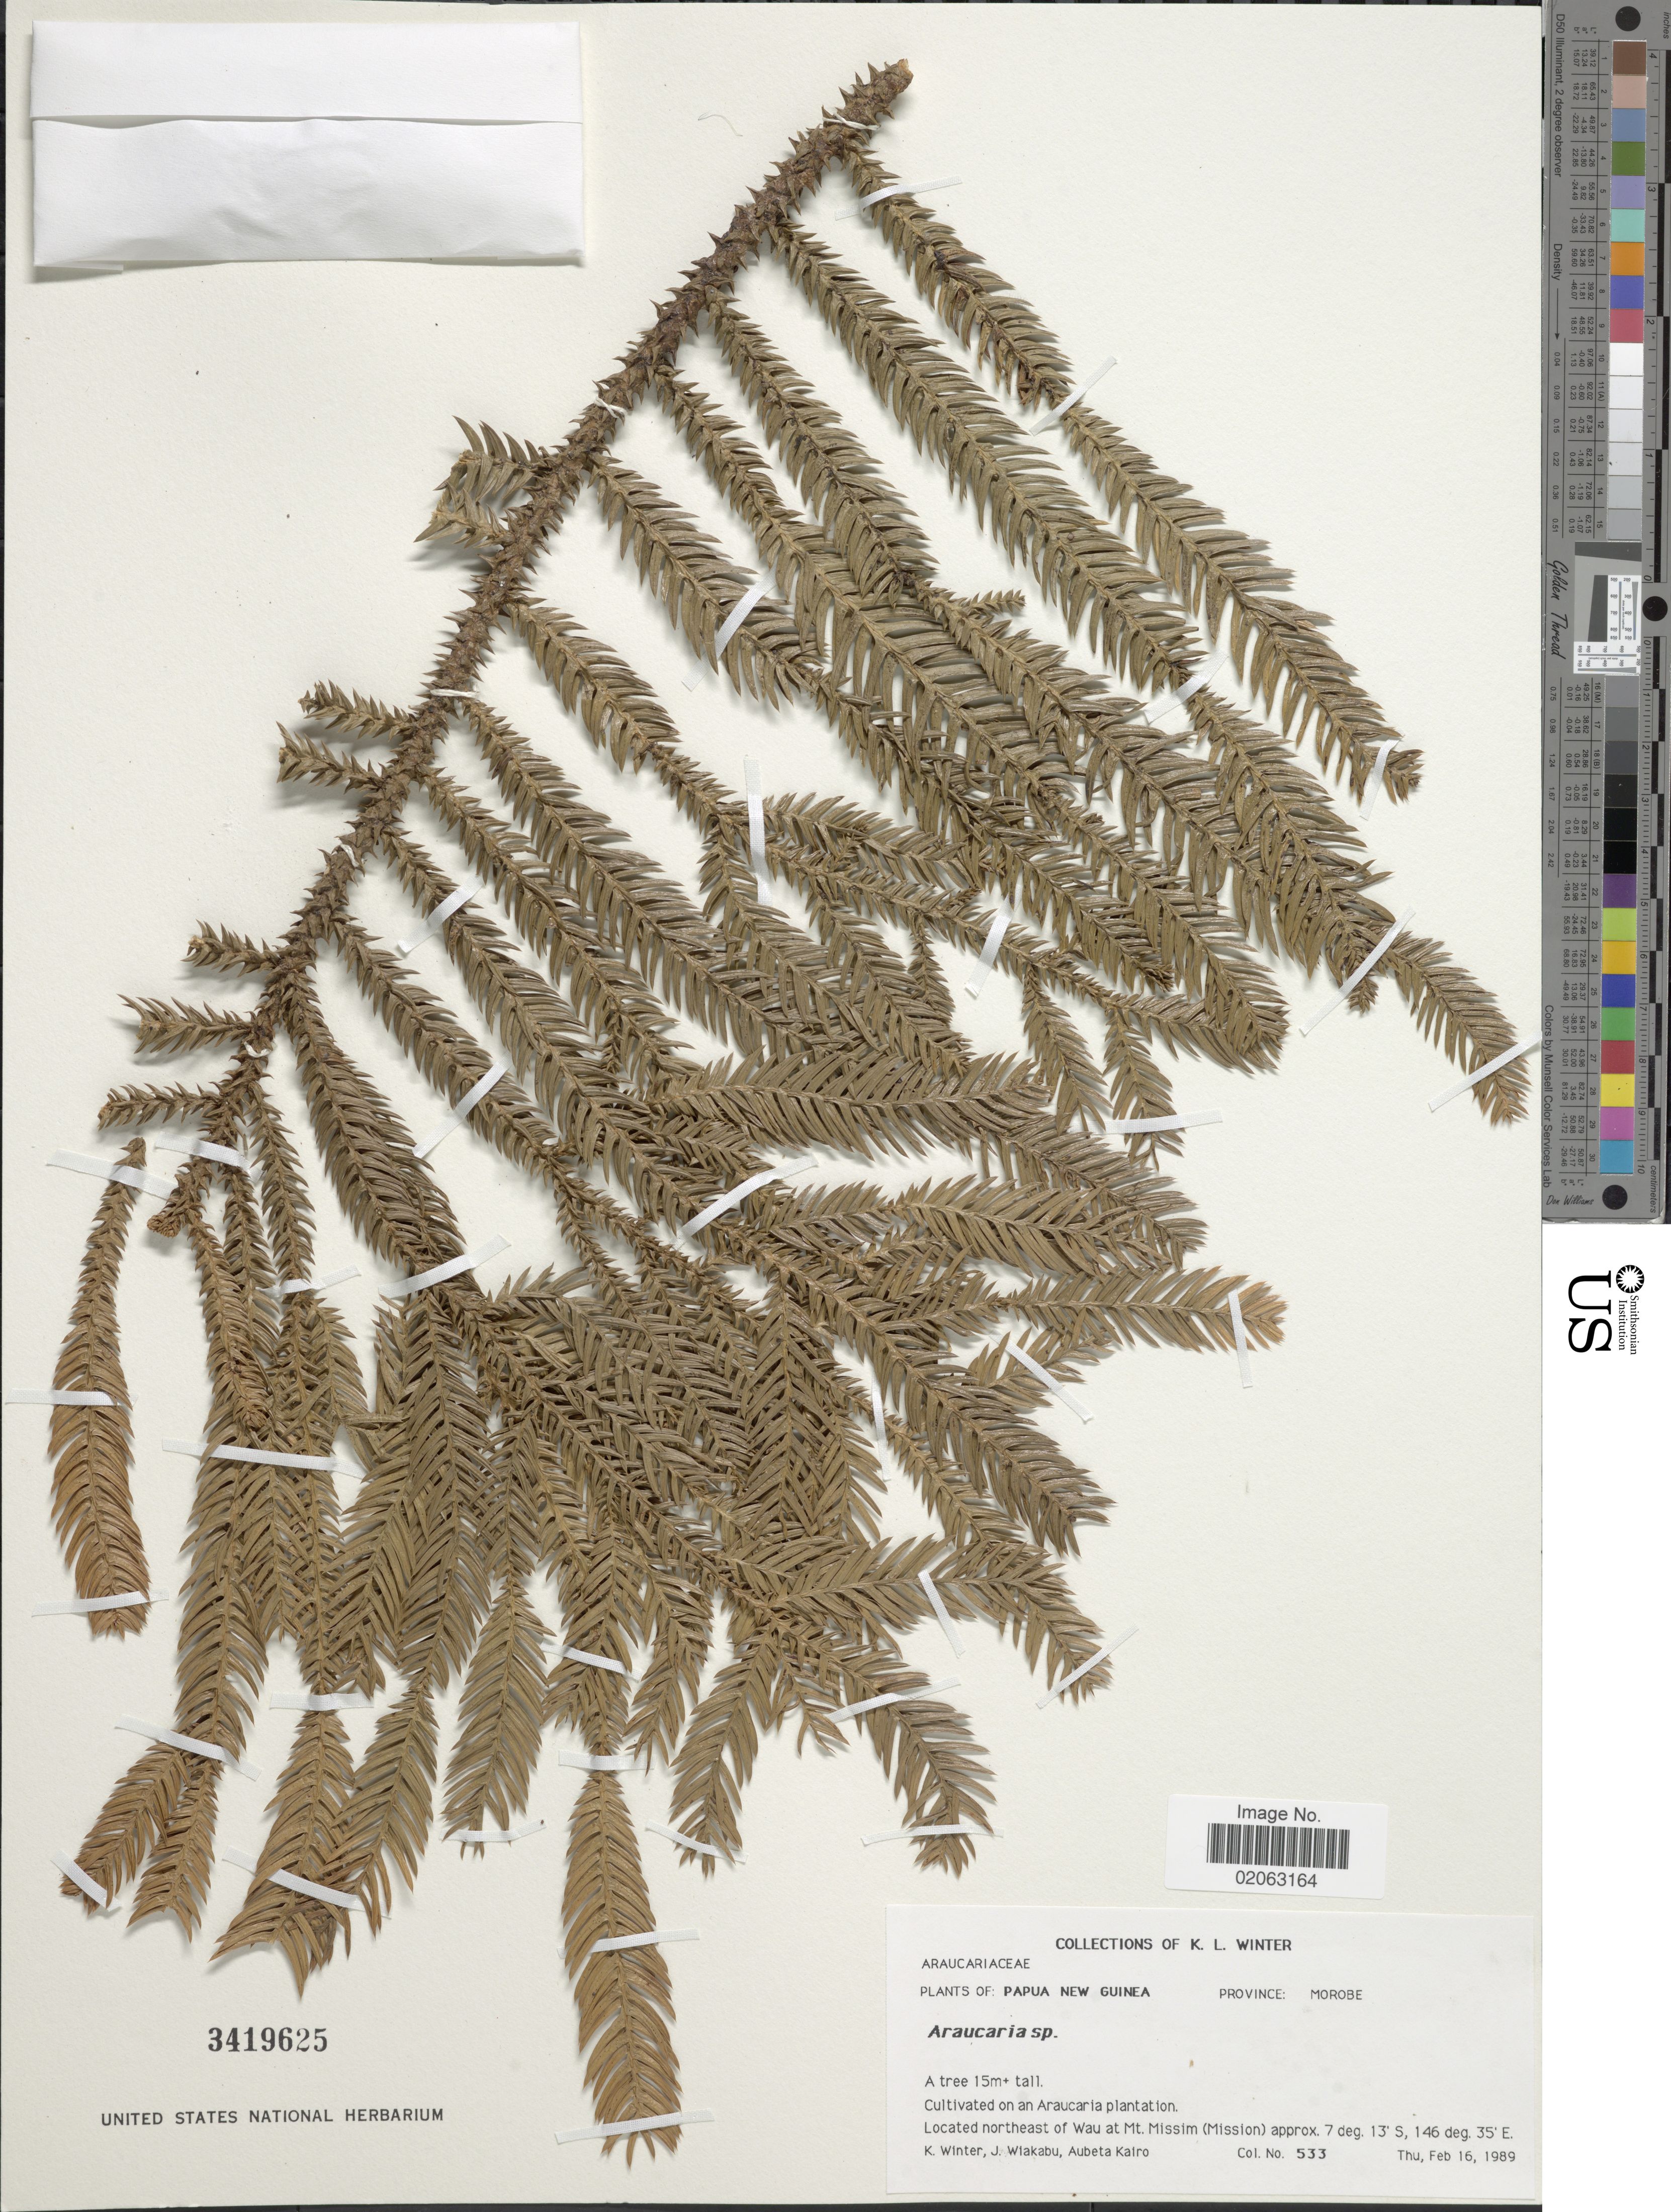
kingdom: Plantae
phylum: Tracheophyta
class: Pinopsida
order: Pinales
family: Araucariaceae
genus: Araucaria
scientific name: Araucaria sp.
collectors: K. Winter, J. Wiakabu & A. Kairo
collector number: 533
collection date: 1989-02-16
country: Papua New Guinea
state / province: Morobe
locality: Cultivated on an Araucaria plantation, northeast of Wau at Mt. Missim (Mission).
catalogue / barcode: US 3419625